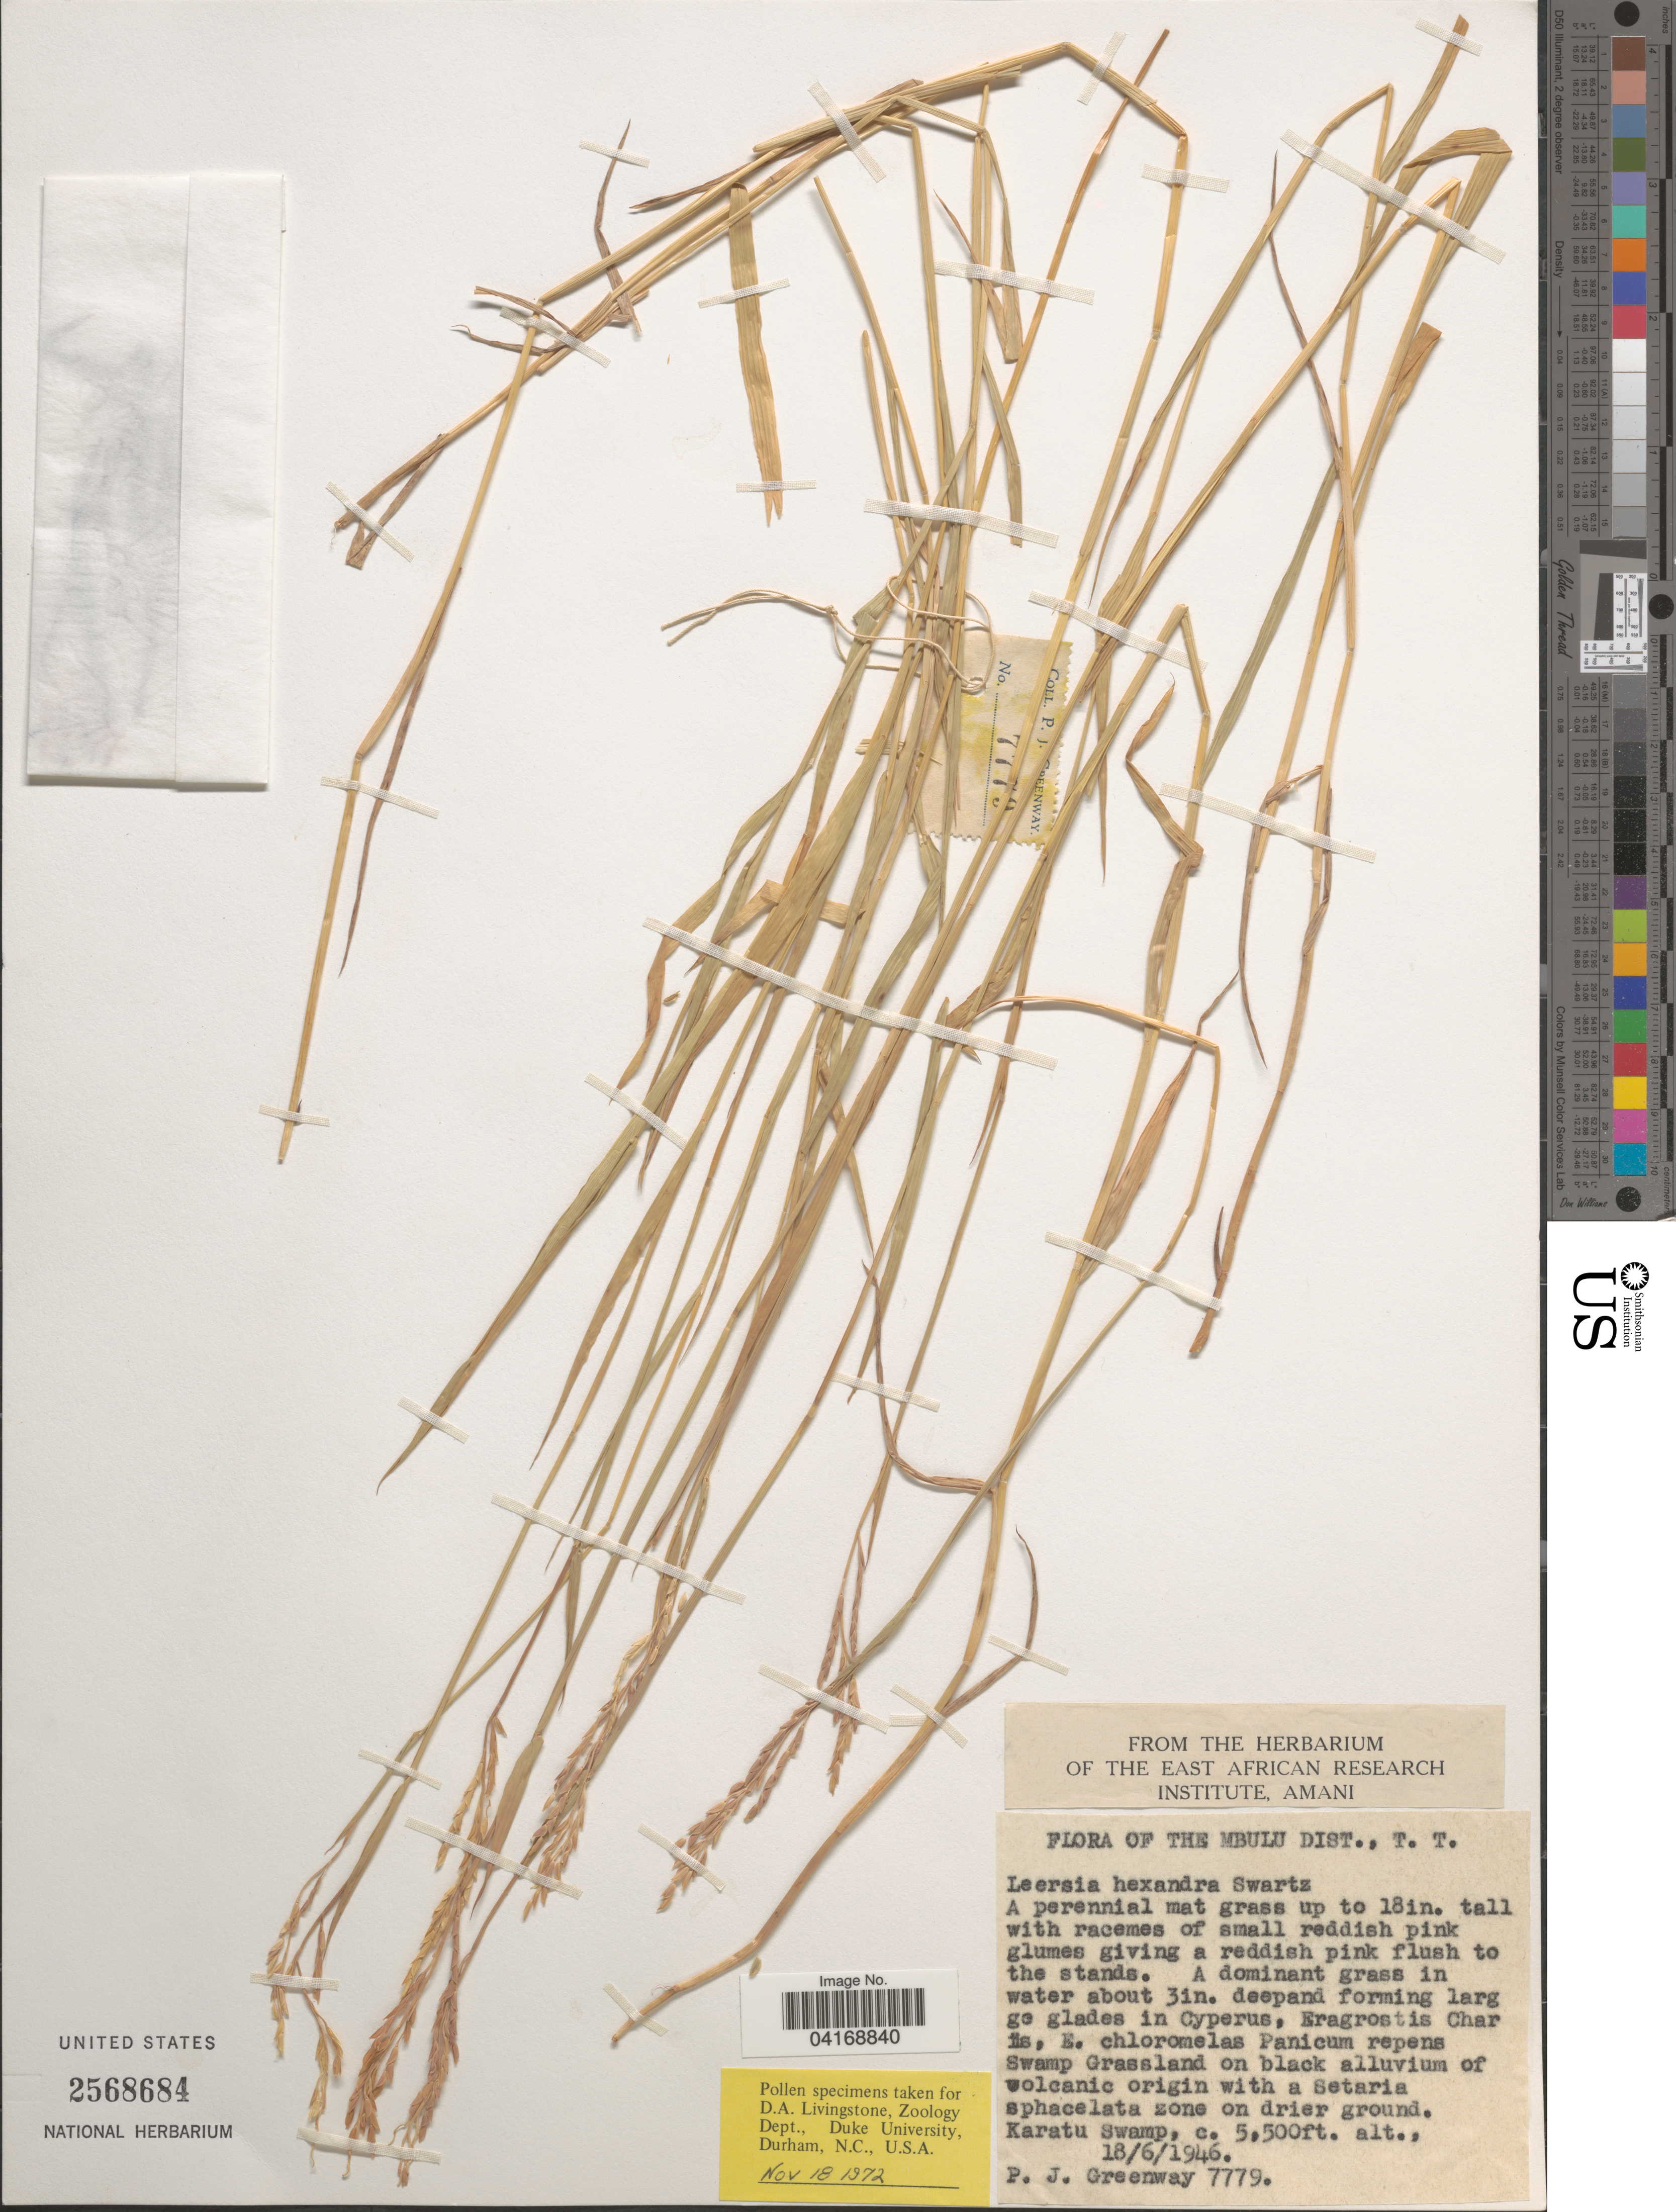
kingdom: Plantae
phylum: Tracheophyta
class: Liliopsida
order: Poales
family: Poaceae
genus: Leersia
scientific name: Leersia hexandra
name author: Sw.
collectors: P. J. Greenway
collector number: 7779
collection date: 1946-06-18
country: Tanzania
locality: The Mbulu Dist., T. T. Karatu Swamp.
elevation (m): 1676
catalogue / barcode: US 2568684